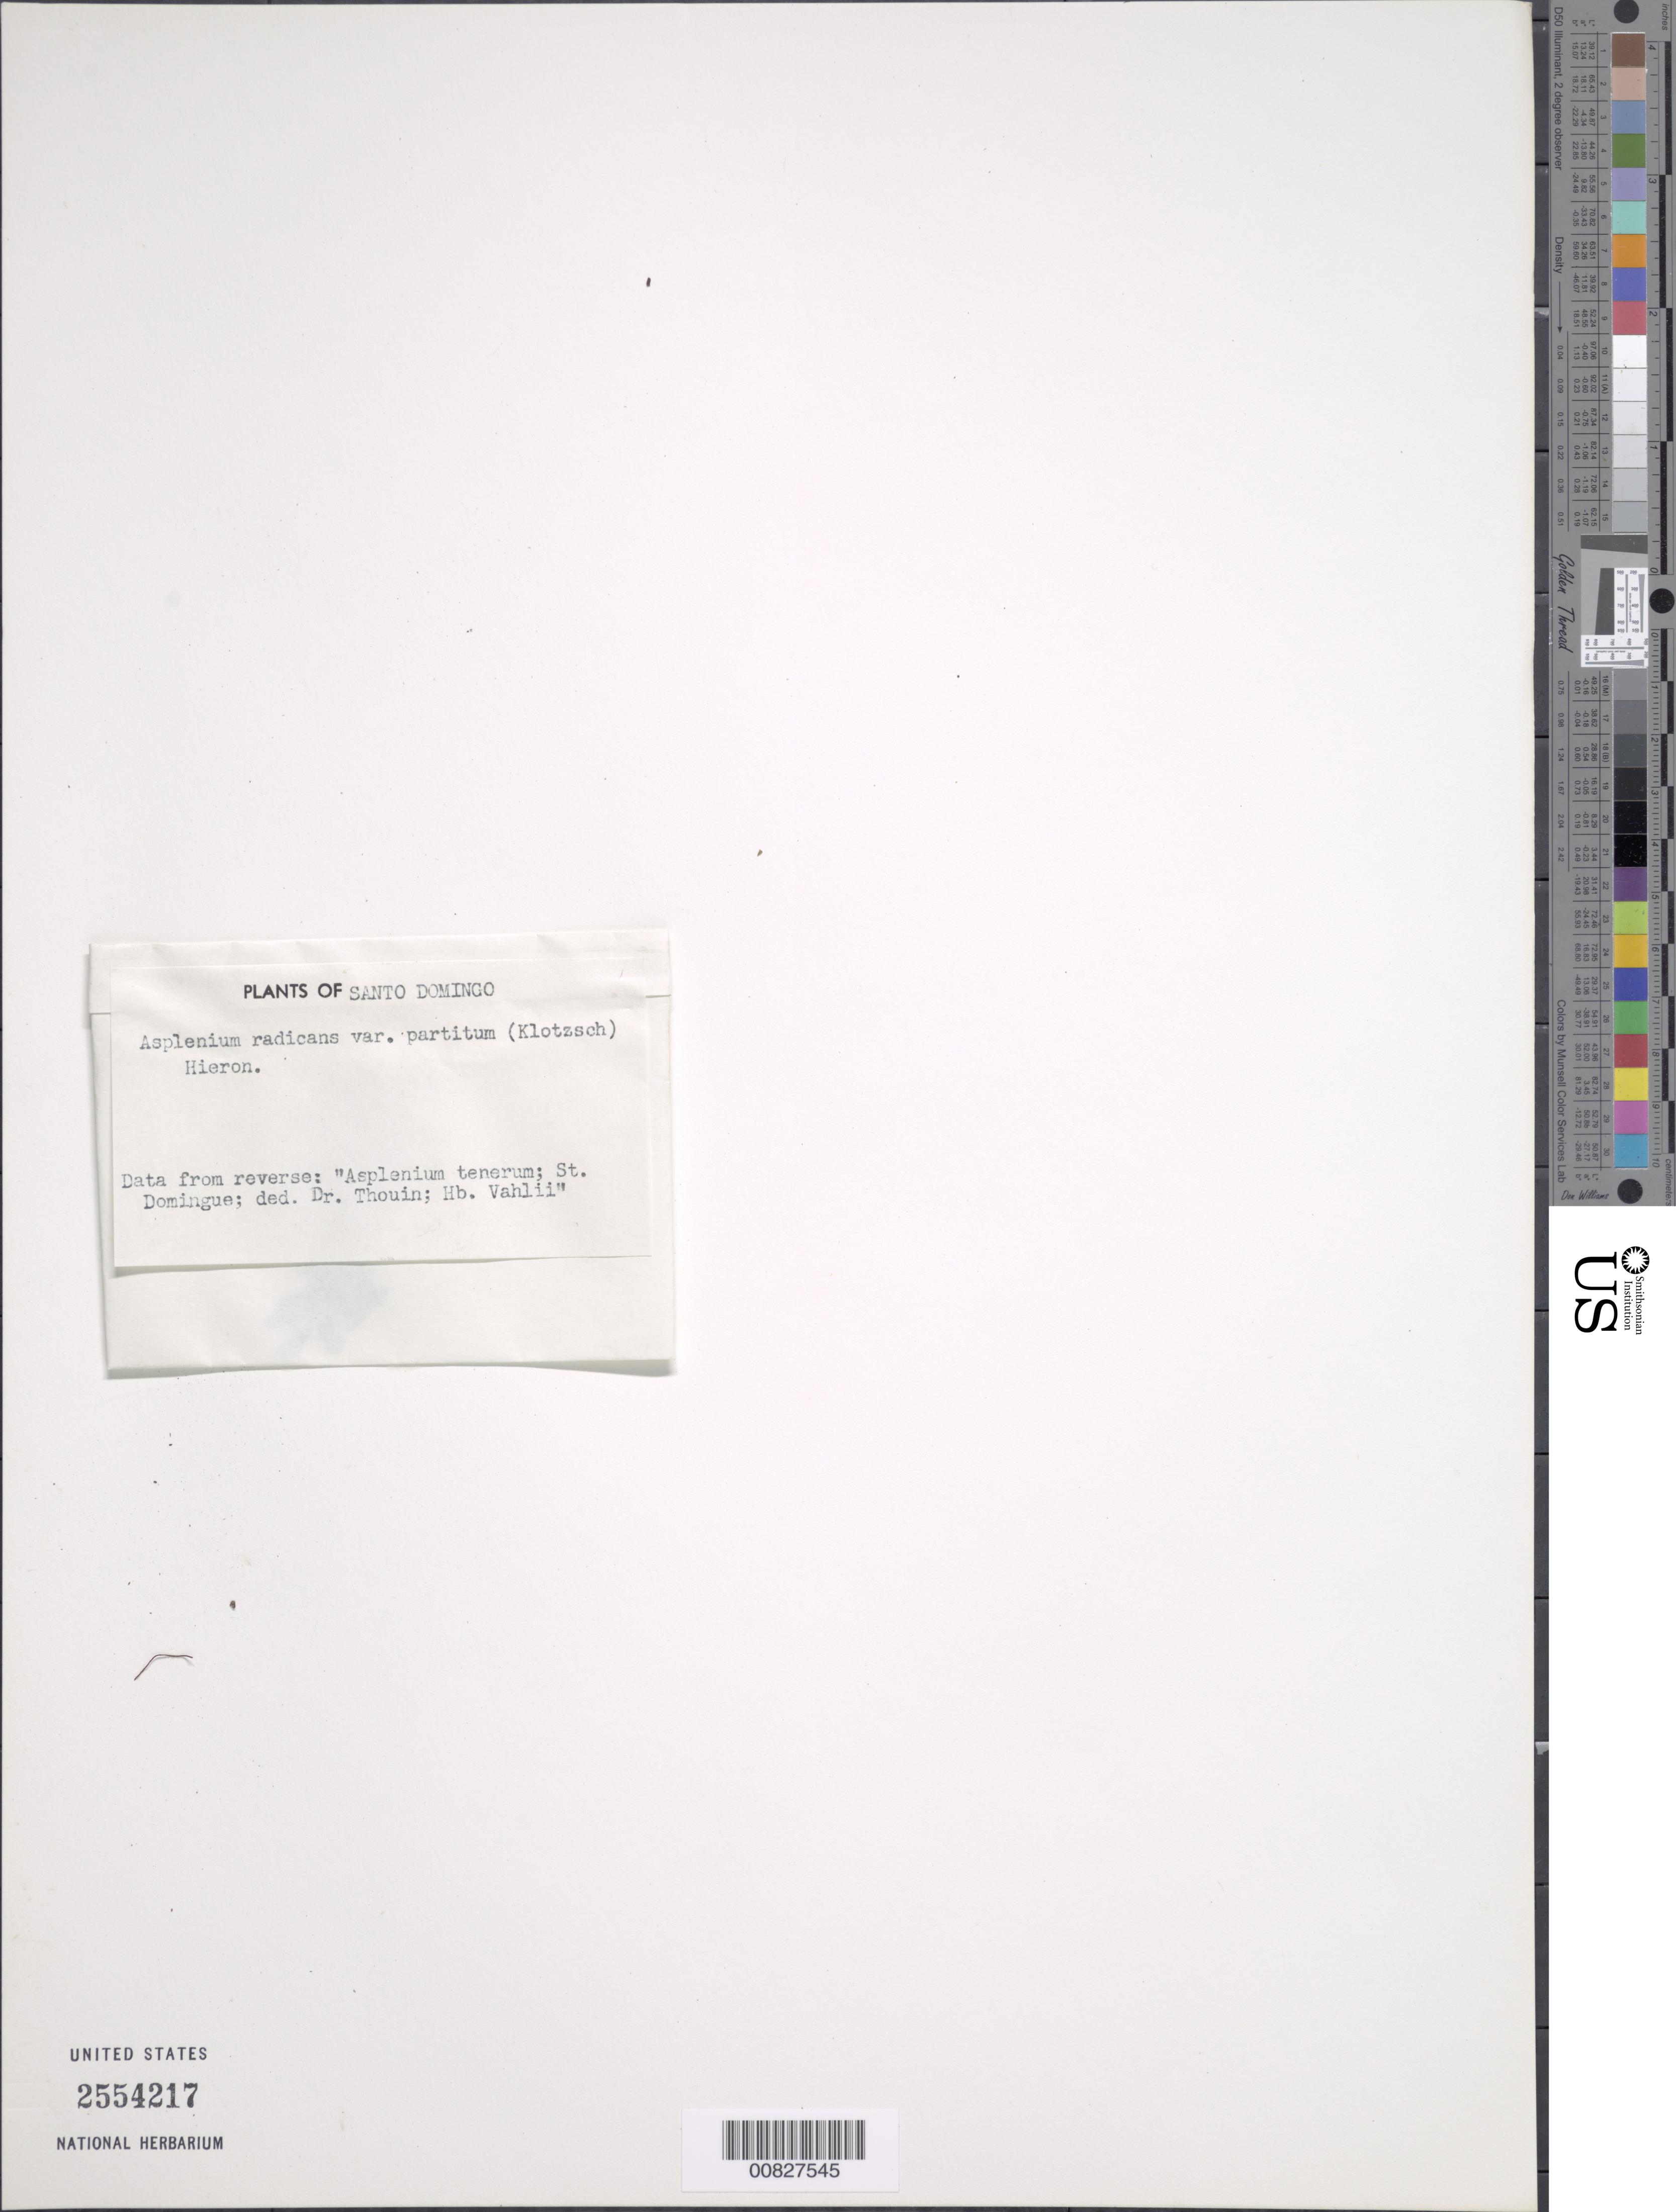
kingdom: Plantae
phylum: Tracheophyta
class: Polypodiopsida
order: Polypodiales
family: Aspleniaceae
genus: Asplenium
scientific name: Asplenium radicans var. partitum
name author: (Klotzsch) Hieron.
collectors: -. Thouin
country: Dominican Republic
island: Hispaniola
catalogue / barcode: US 2554217